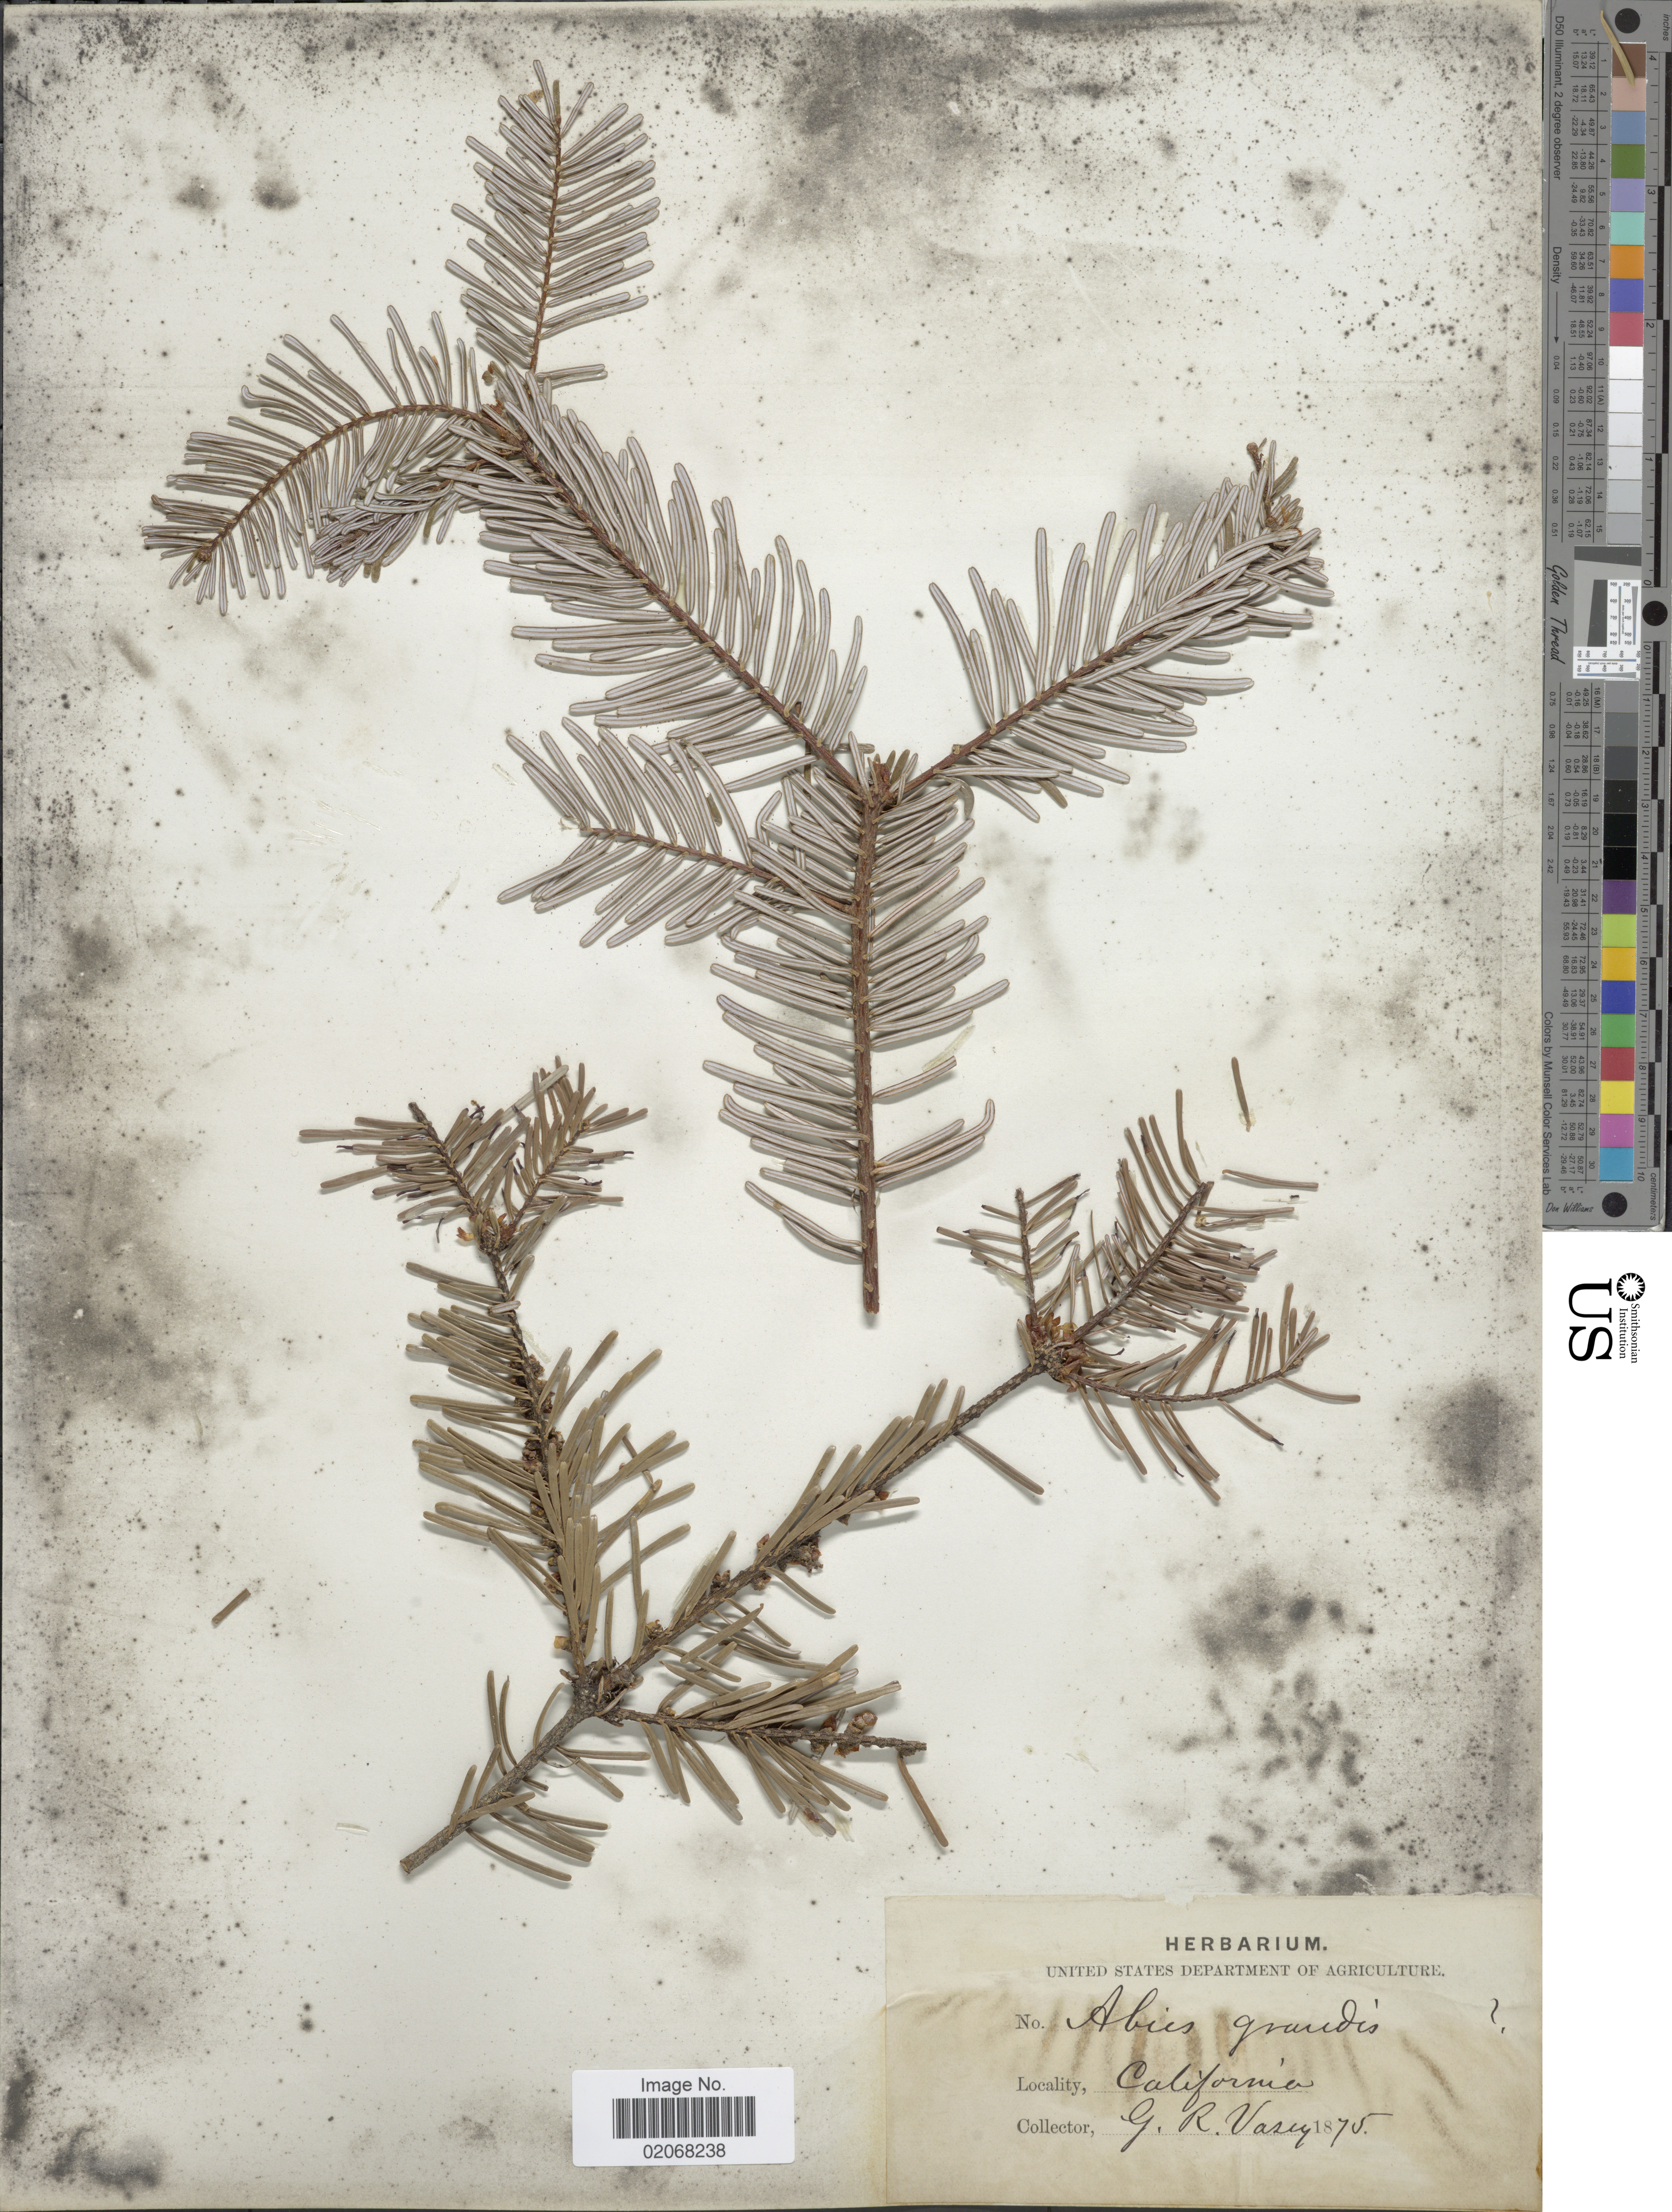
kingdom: Plantae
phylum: Tracheophyta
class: Pinopsida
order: Pinales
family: Pinaceae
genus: Abies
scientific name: Abies grandis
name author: (Douglas ex D. Don) Lindl.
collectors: G. R. Vasey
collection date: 1875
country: United States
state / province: California